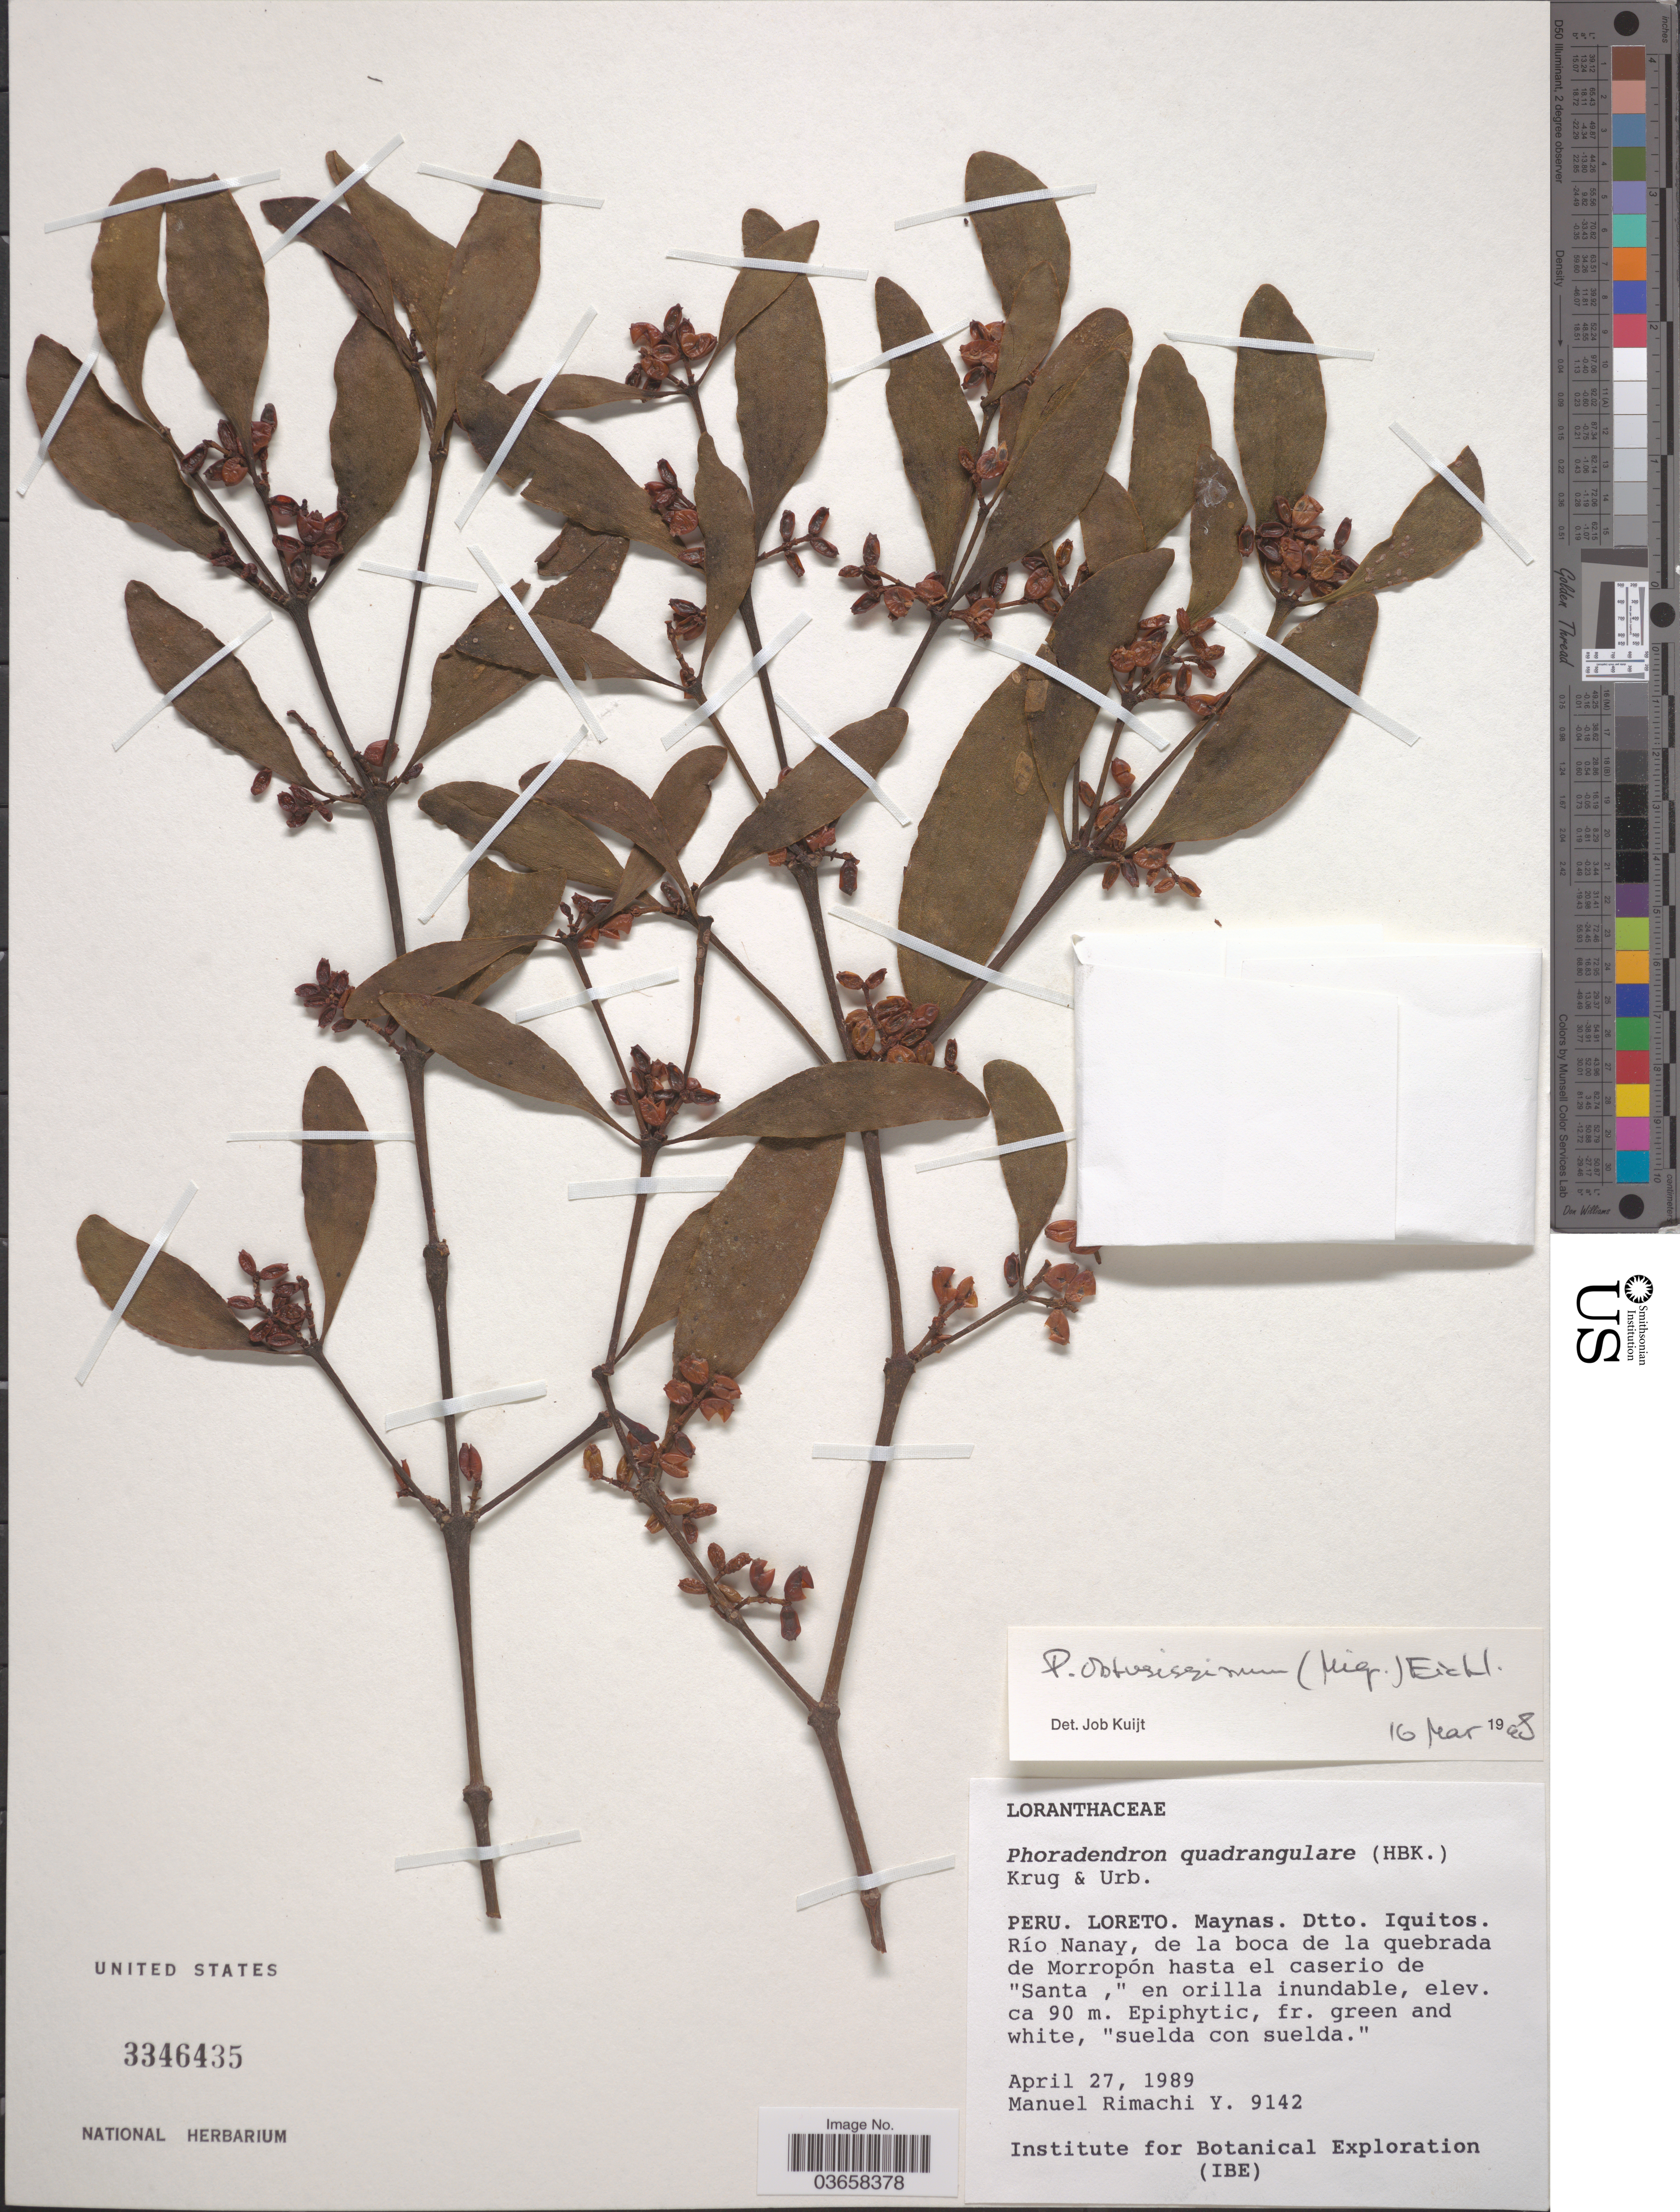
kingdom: Plantae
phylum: Tracheophyta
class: Magnoliopsida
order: Santalales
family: Viscaceae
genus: Phoradendron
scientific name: Phoradendron obtusissimum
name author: (Miq.) Eichler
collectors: M. Rimachi Y.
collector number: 9142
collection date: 1989-04-27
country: Peru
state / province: Loreto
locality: Maynas. Dtto. Iquitos. Río Nanay, de la boca de la quebrada de Morropón hasta el caserio de "Santa".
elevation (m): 90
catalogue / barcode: US 3346435